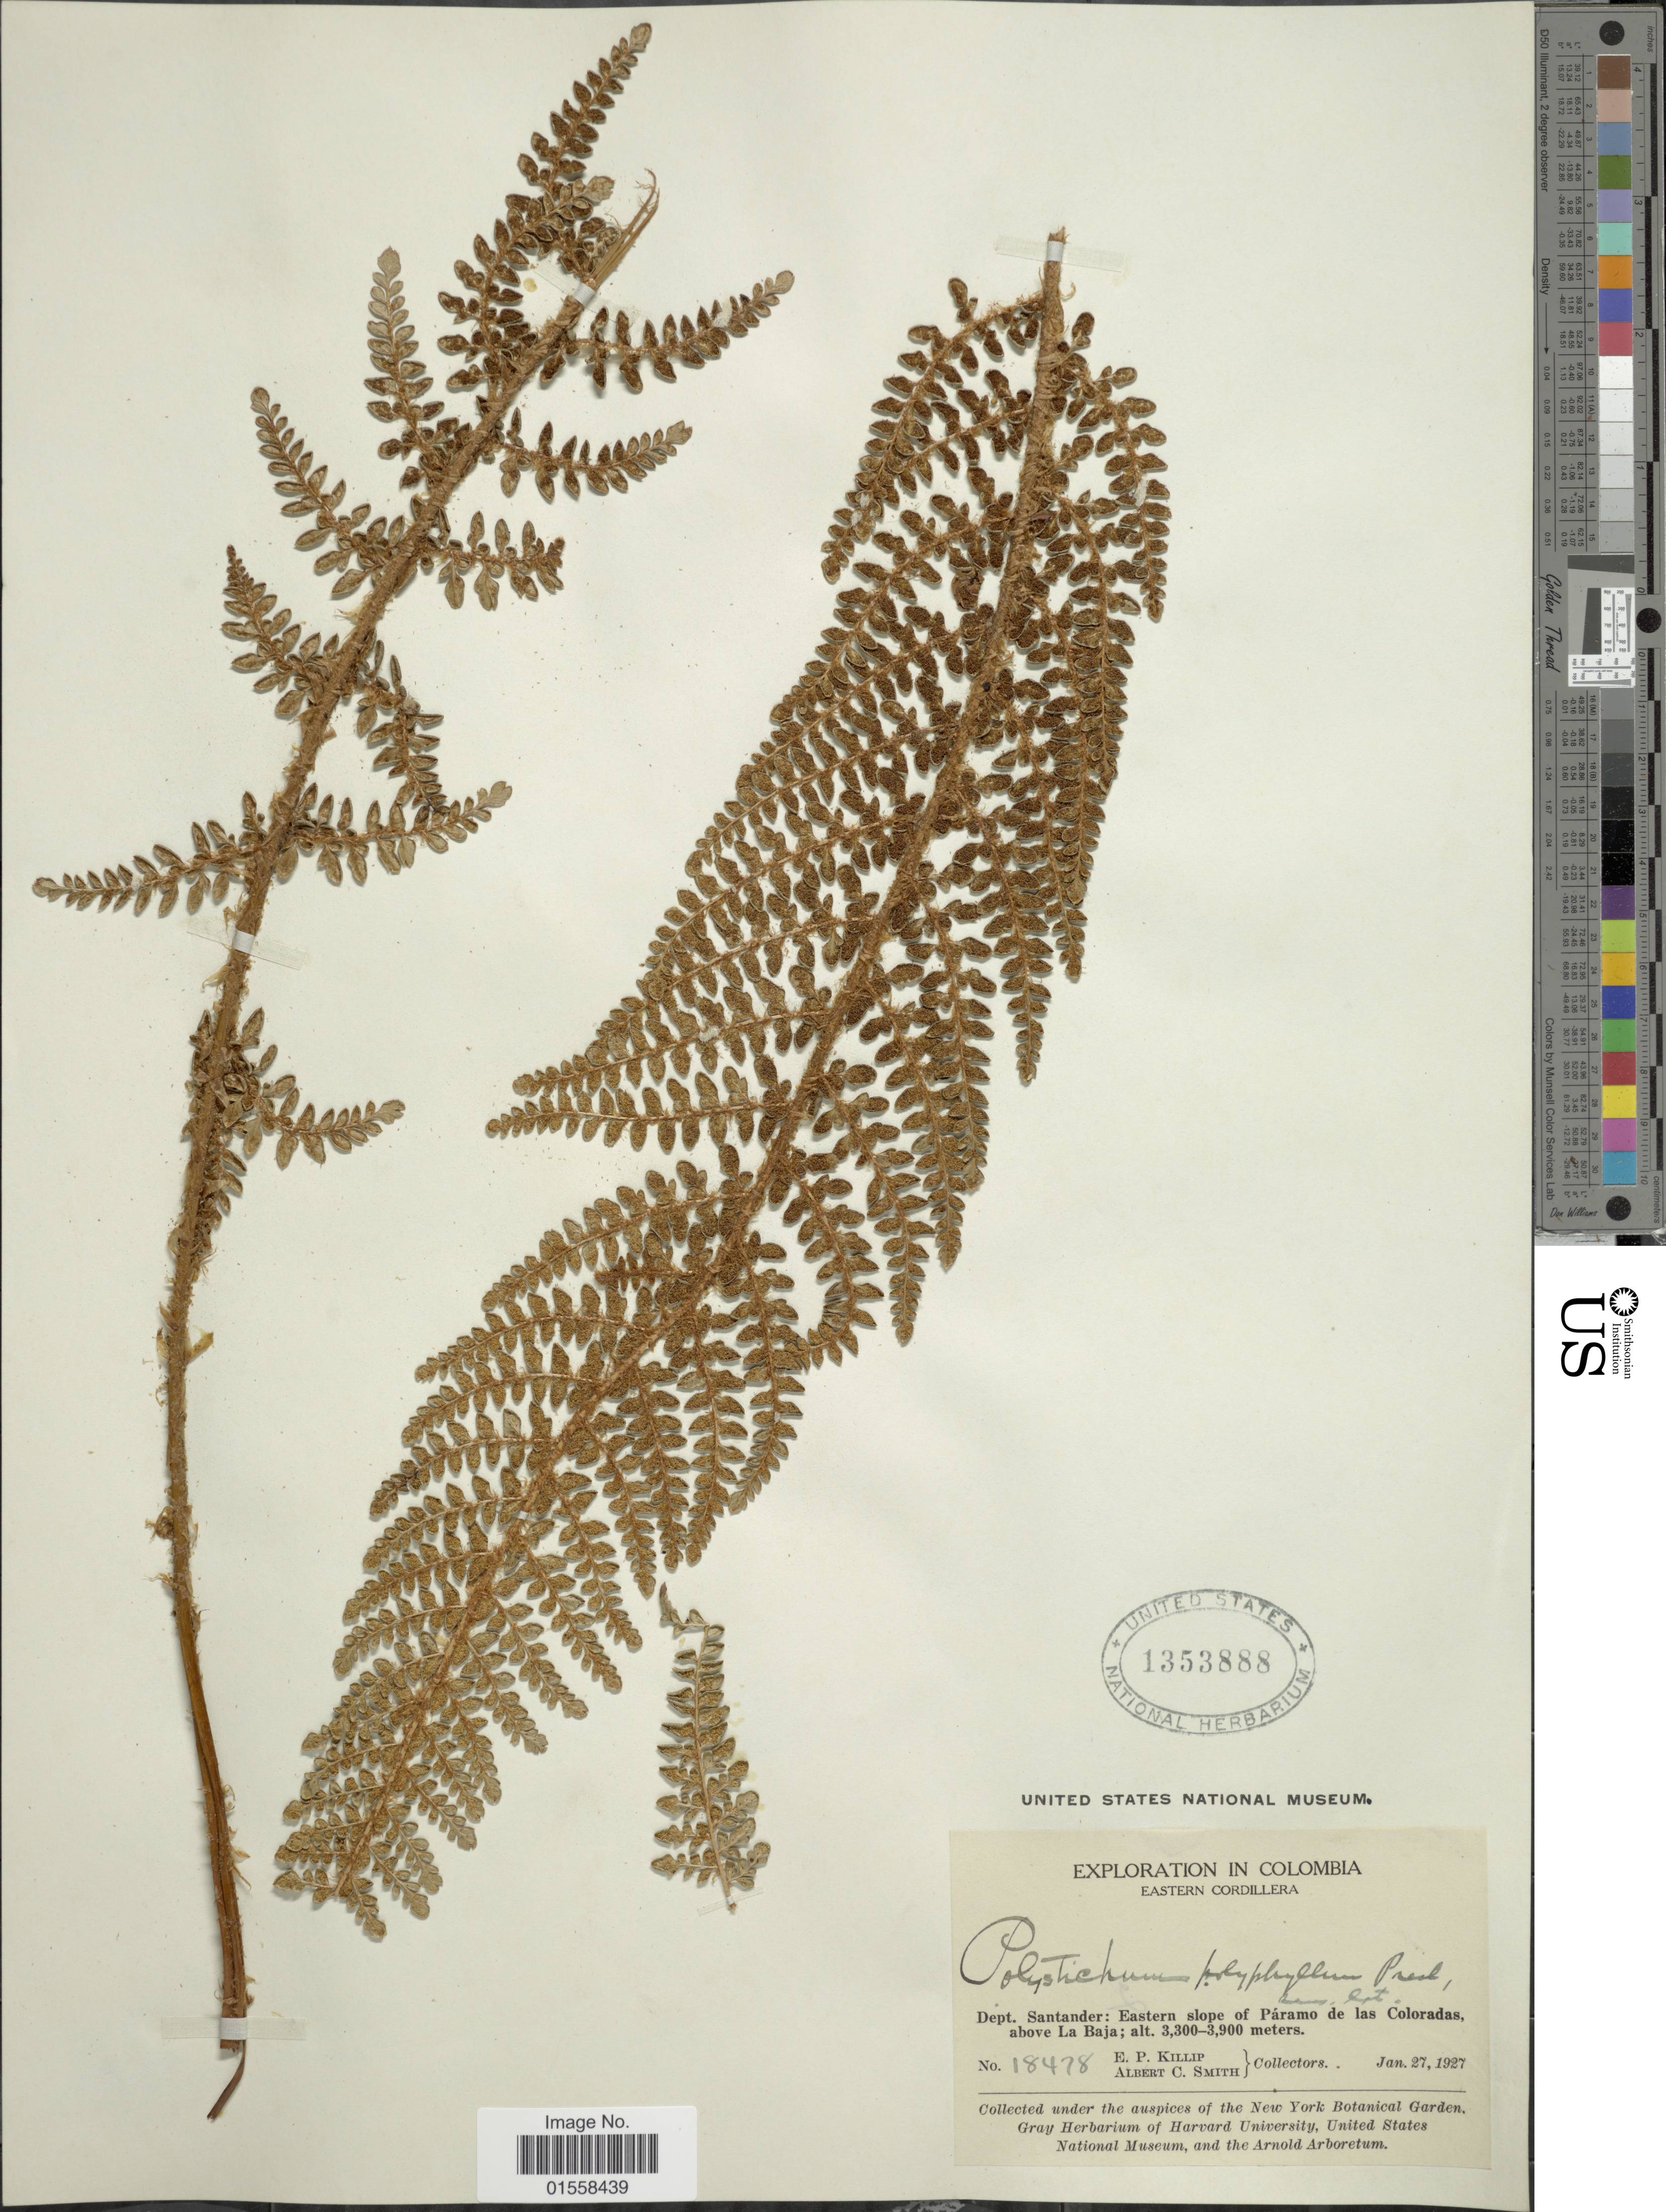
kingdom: Plantae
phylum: Tracheophyta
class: Polypodiopsida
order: Polypodiales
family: Dryopteridaceae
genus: Polystichum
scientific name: Polystichum orbiculatum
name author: (Desv.) J. Rémy & Fée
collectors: E. P. Killip & A. C. Smith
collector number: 18478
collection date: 1927-01-27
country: Colombia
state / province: Santander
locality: Colombia, Eastern Cordillera. Dept. Santander: Eastern slope of Paramo de las Coloradas above La Baja,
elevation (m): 3300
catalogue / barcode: US 1353888